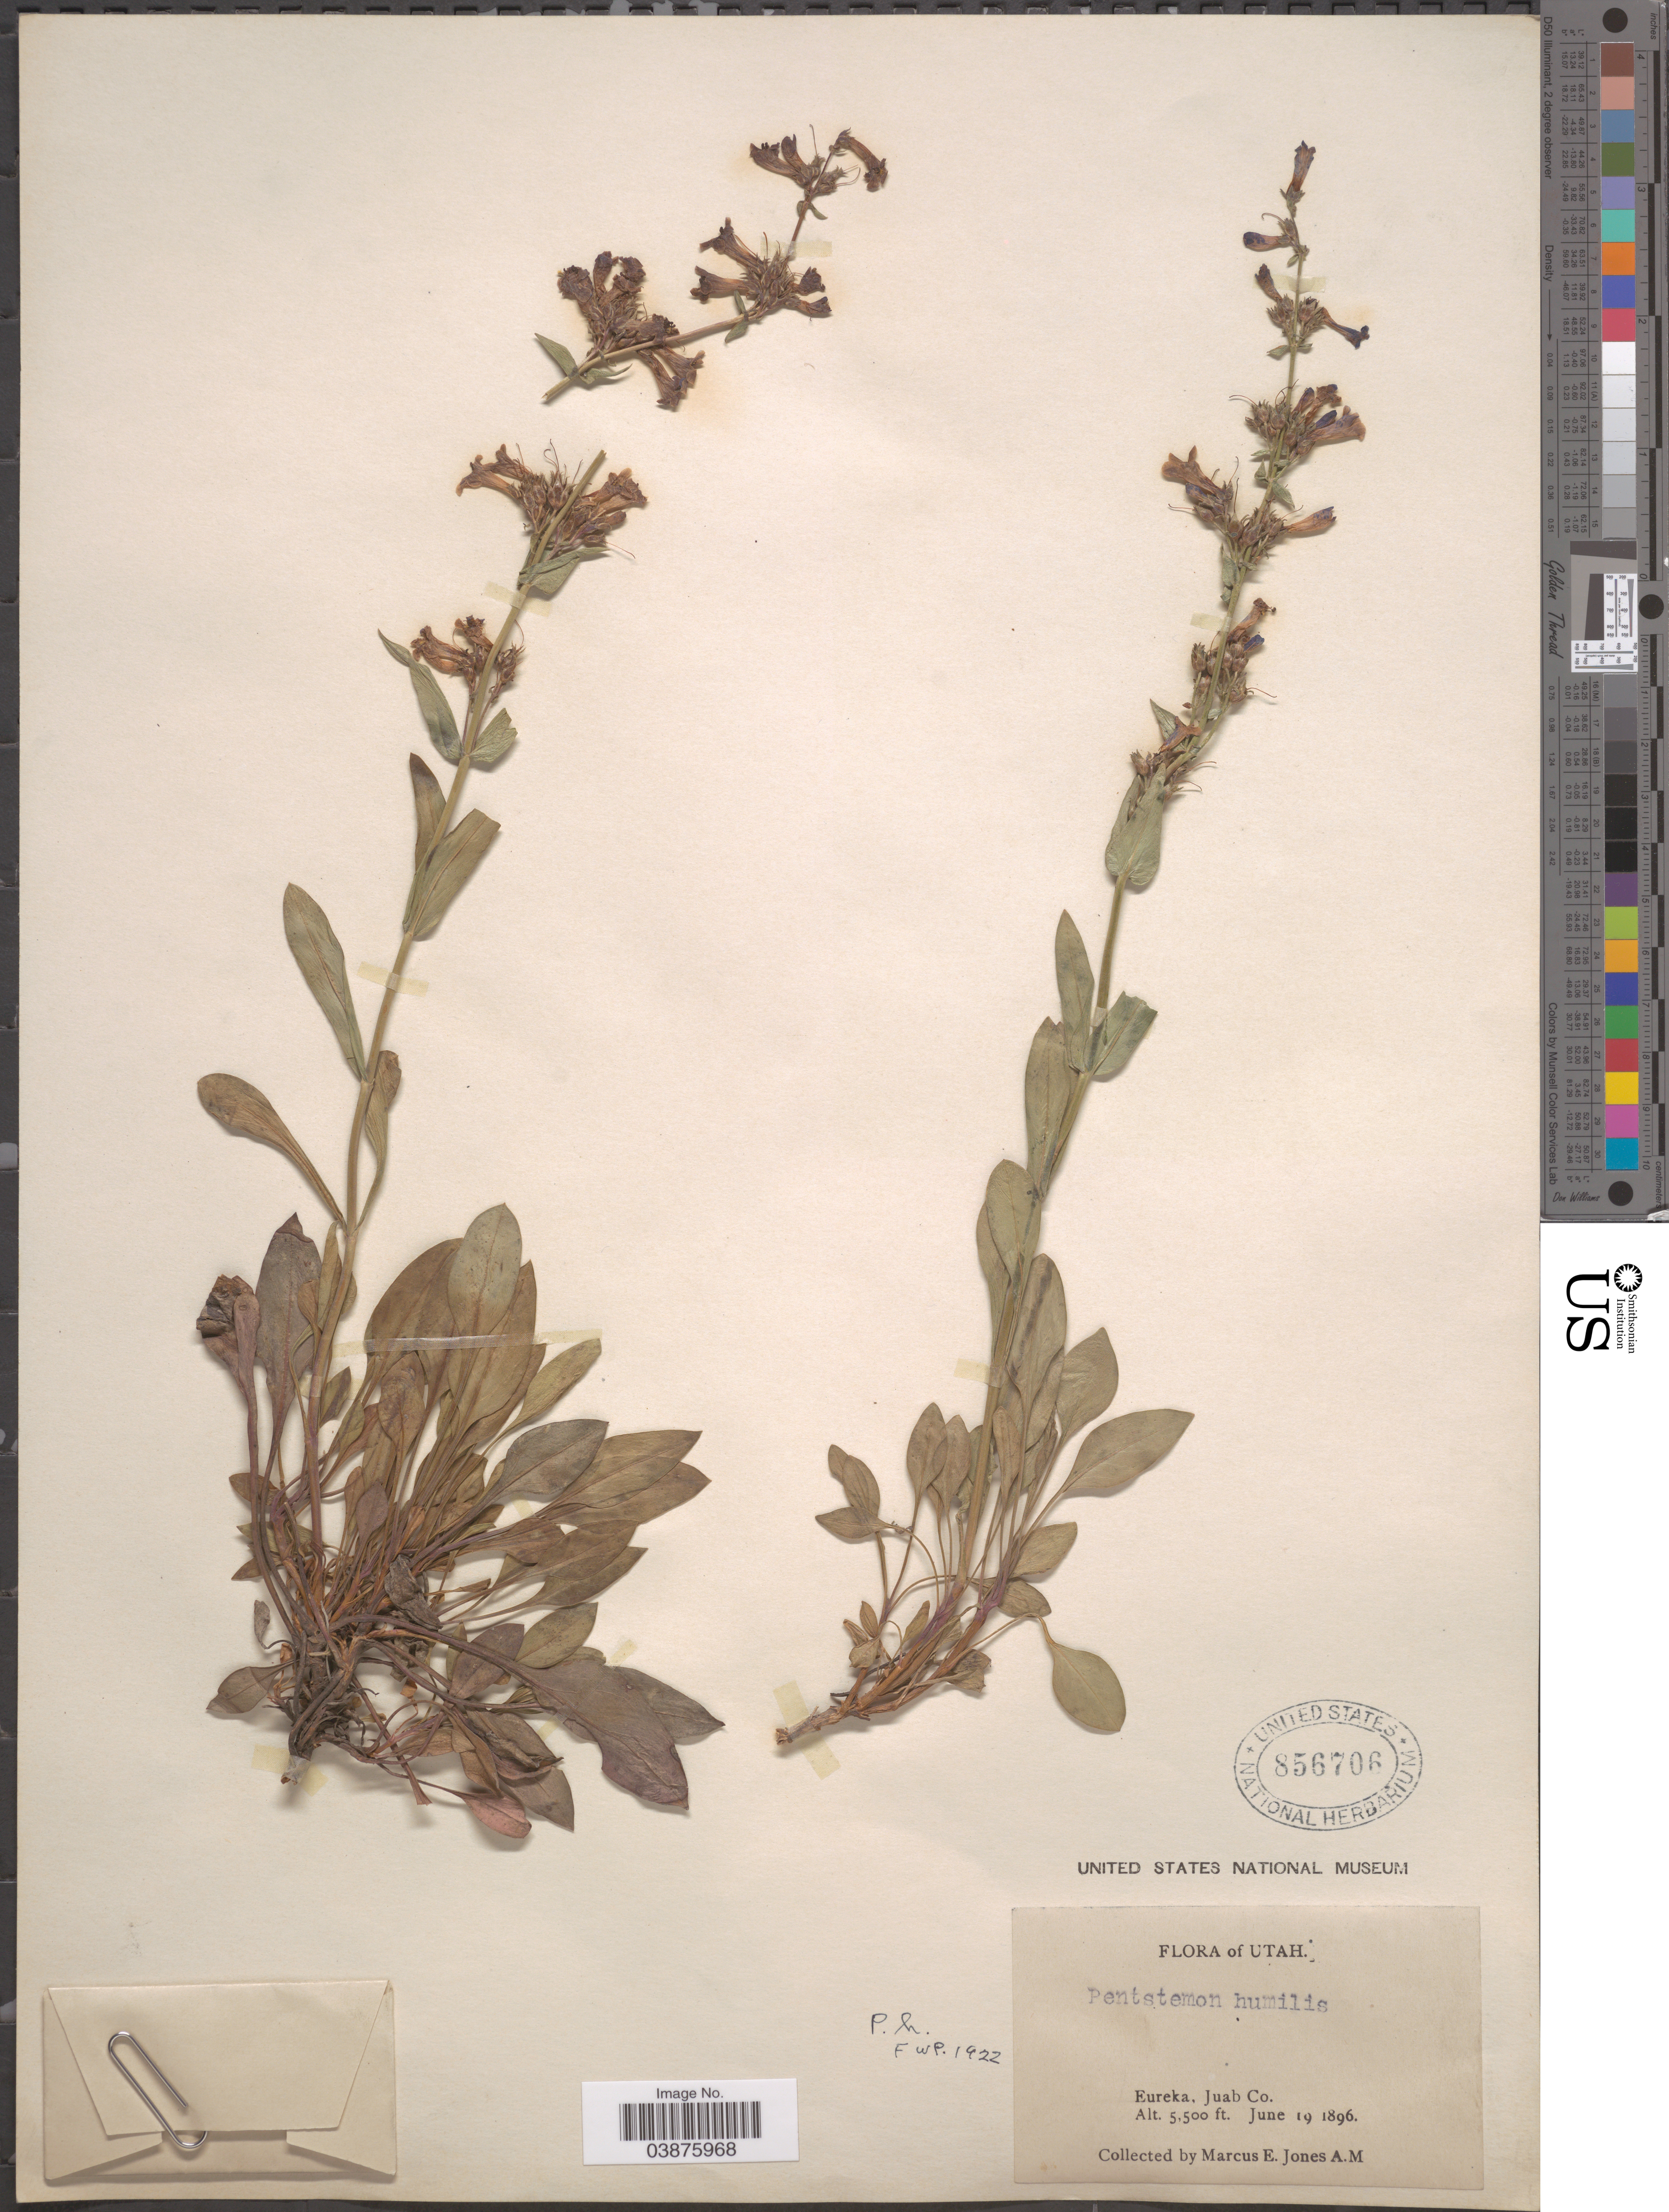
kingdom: Plantae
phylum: Tracheophyta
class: Magnoliopsida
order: Lamiales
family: Plantaginaceae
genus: Penstemon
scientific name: Penstemon humilis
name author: Nutt. ex A. Gray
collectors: M. E. Jones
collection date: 1896-06-19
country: United States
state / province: Utah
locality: Eureka, Juab Co.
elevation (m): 1676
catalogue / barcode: US 856706